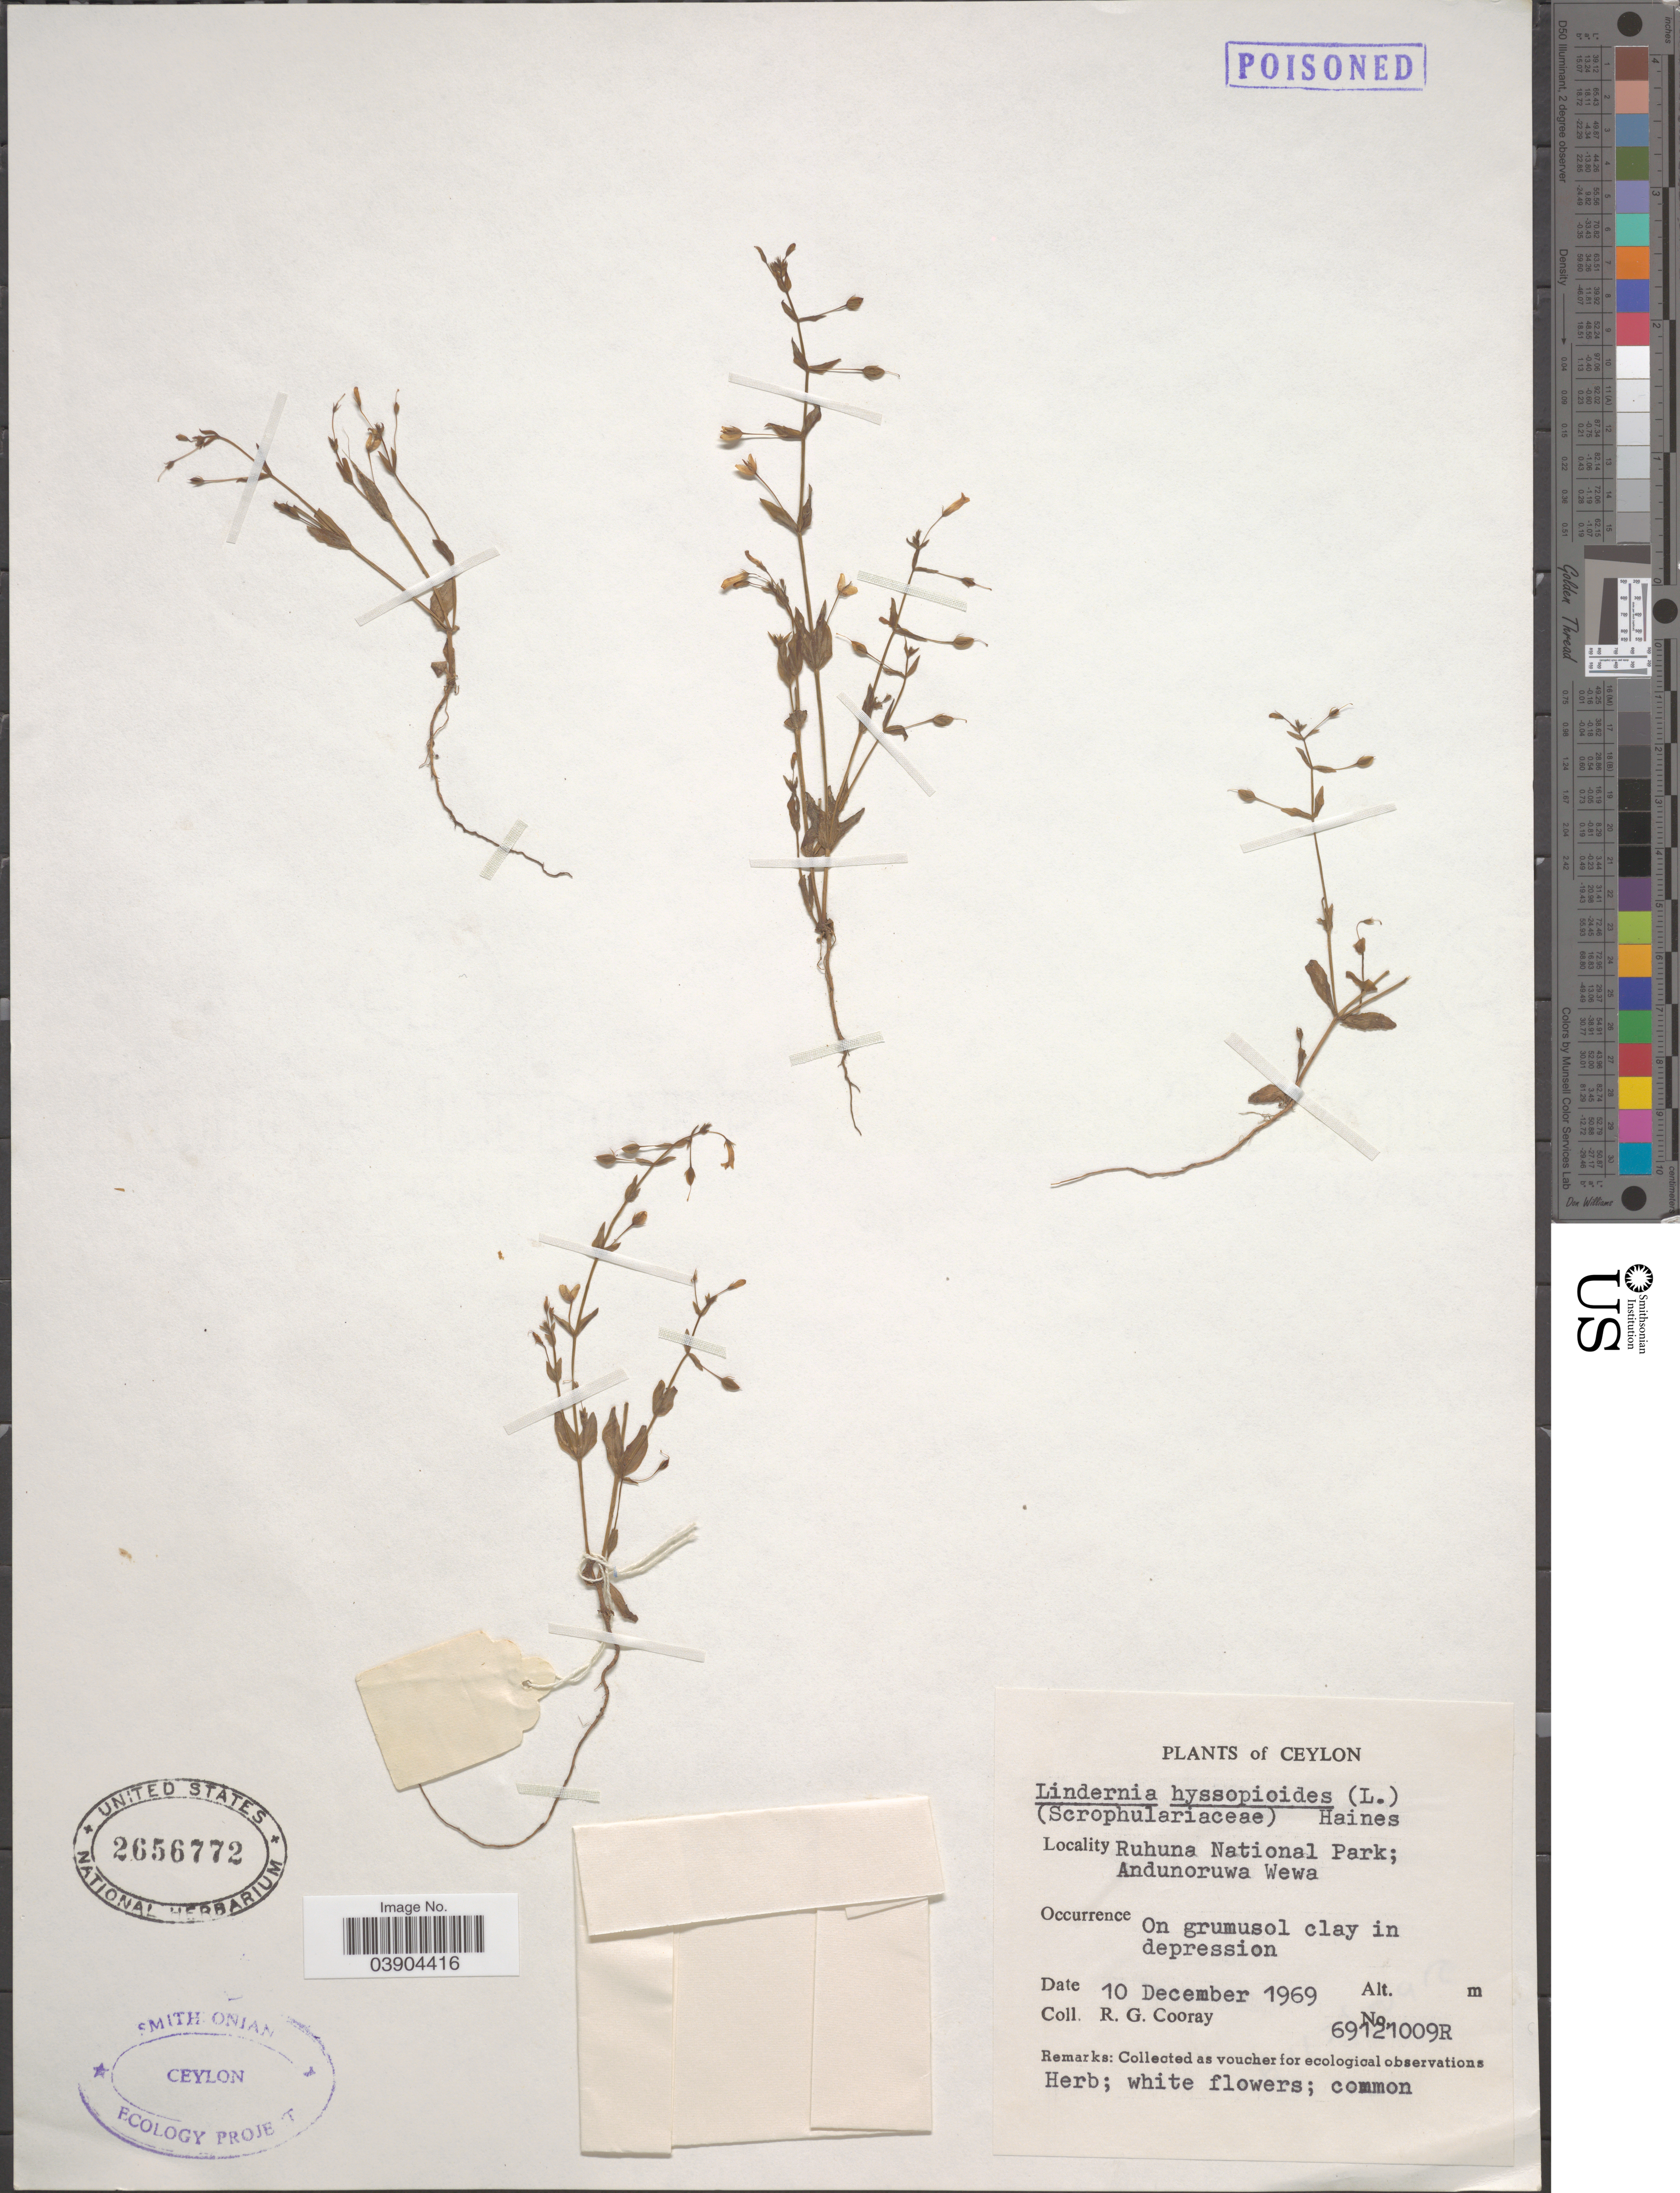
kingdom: Plantae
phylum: Tracheophyta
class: Magnoliopsida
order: Lamiales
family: Linderniaceae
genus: Lindernia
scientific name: Lindernia hyssopioides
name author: (L.) Haines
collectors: R. Cooray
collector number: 69121009R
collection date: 1969-12-10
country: Sri Lanka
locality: Ceylon. Ruhuna National Park; Andunoruwa Wewa.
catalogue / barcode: US 2656772